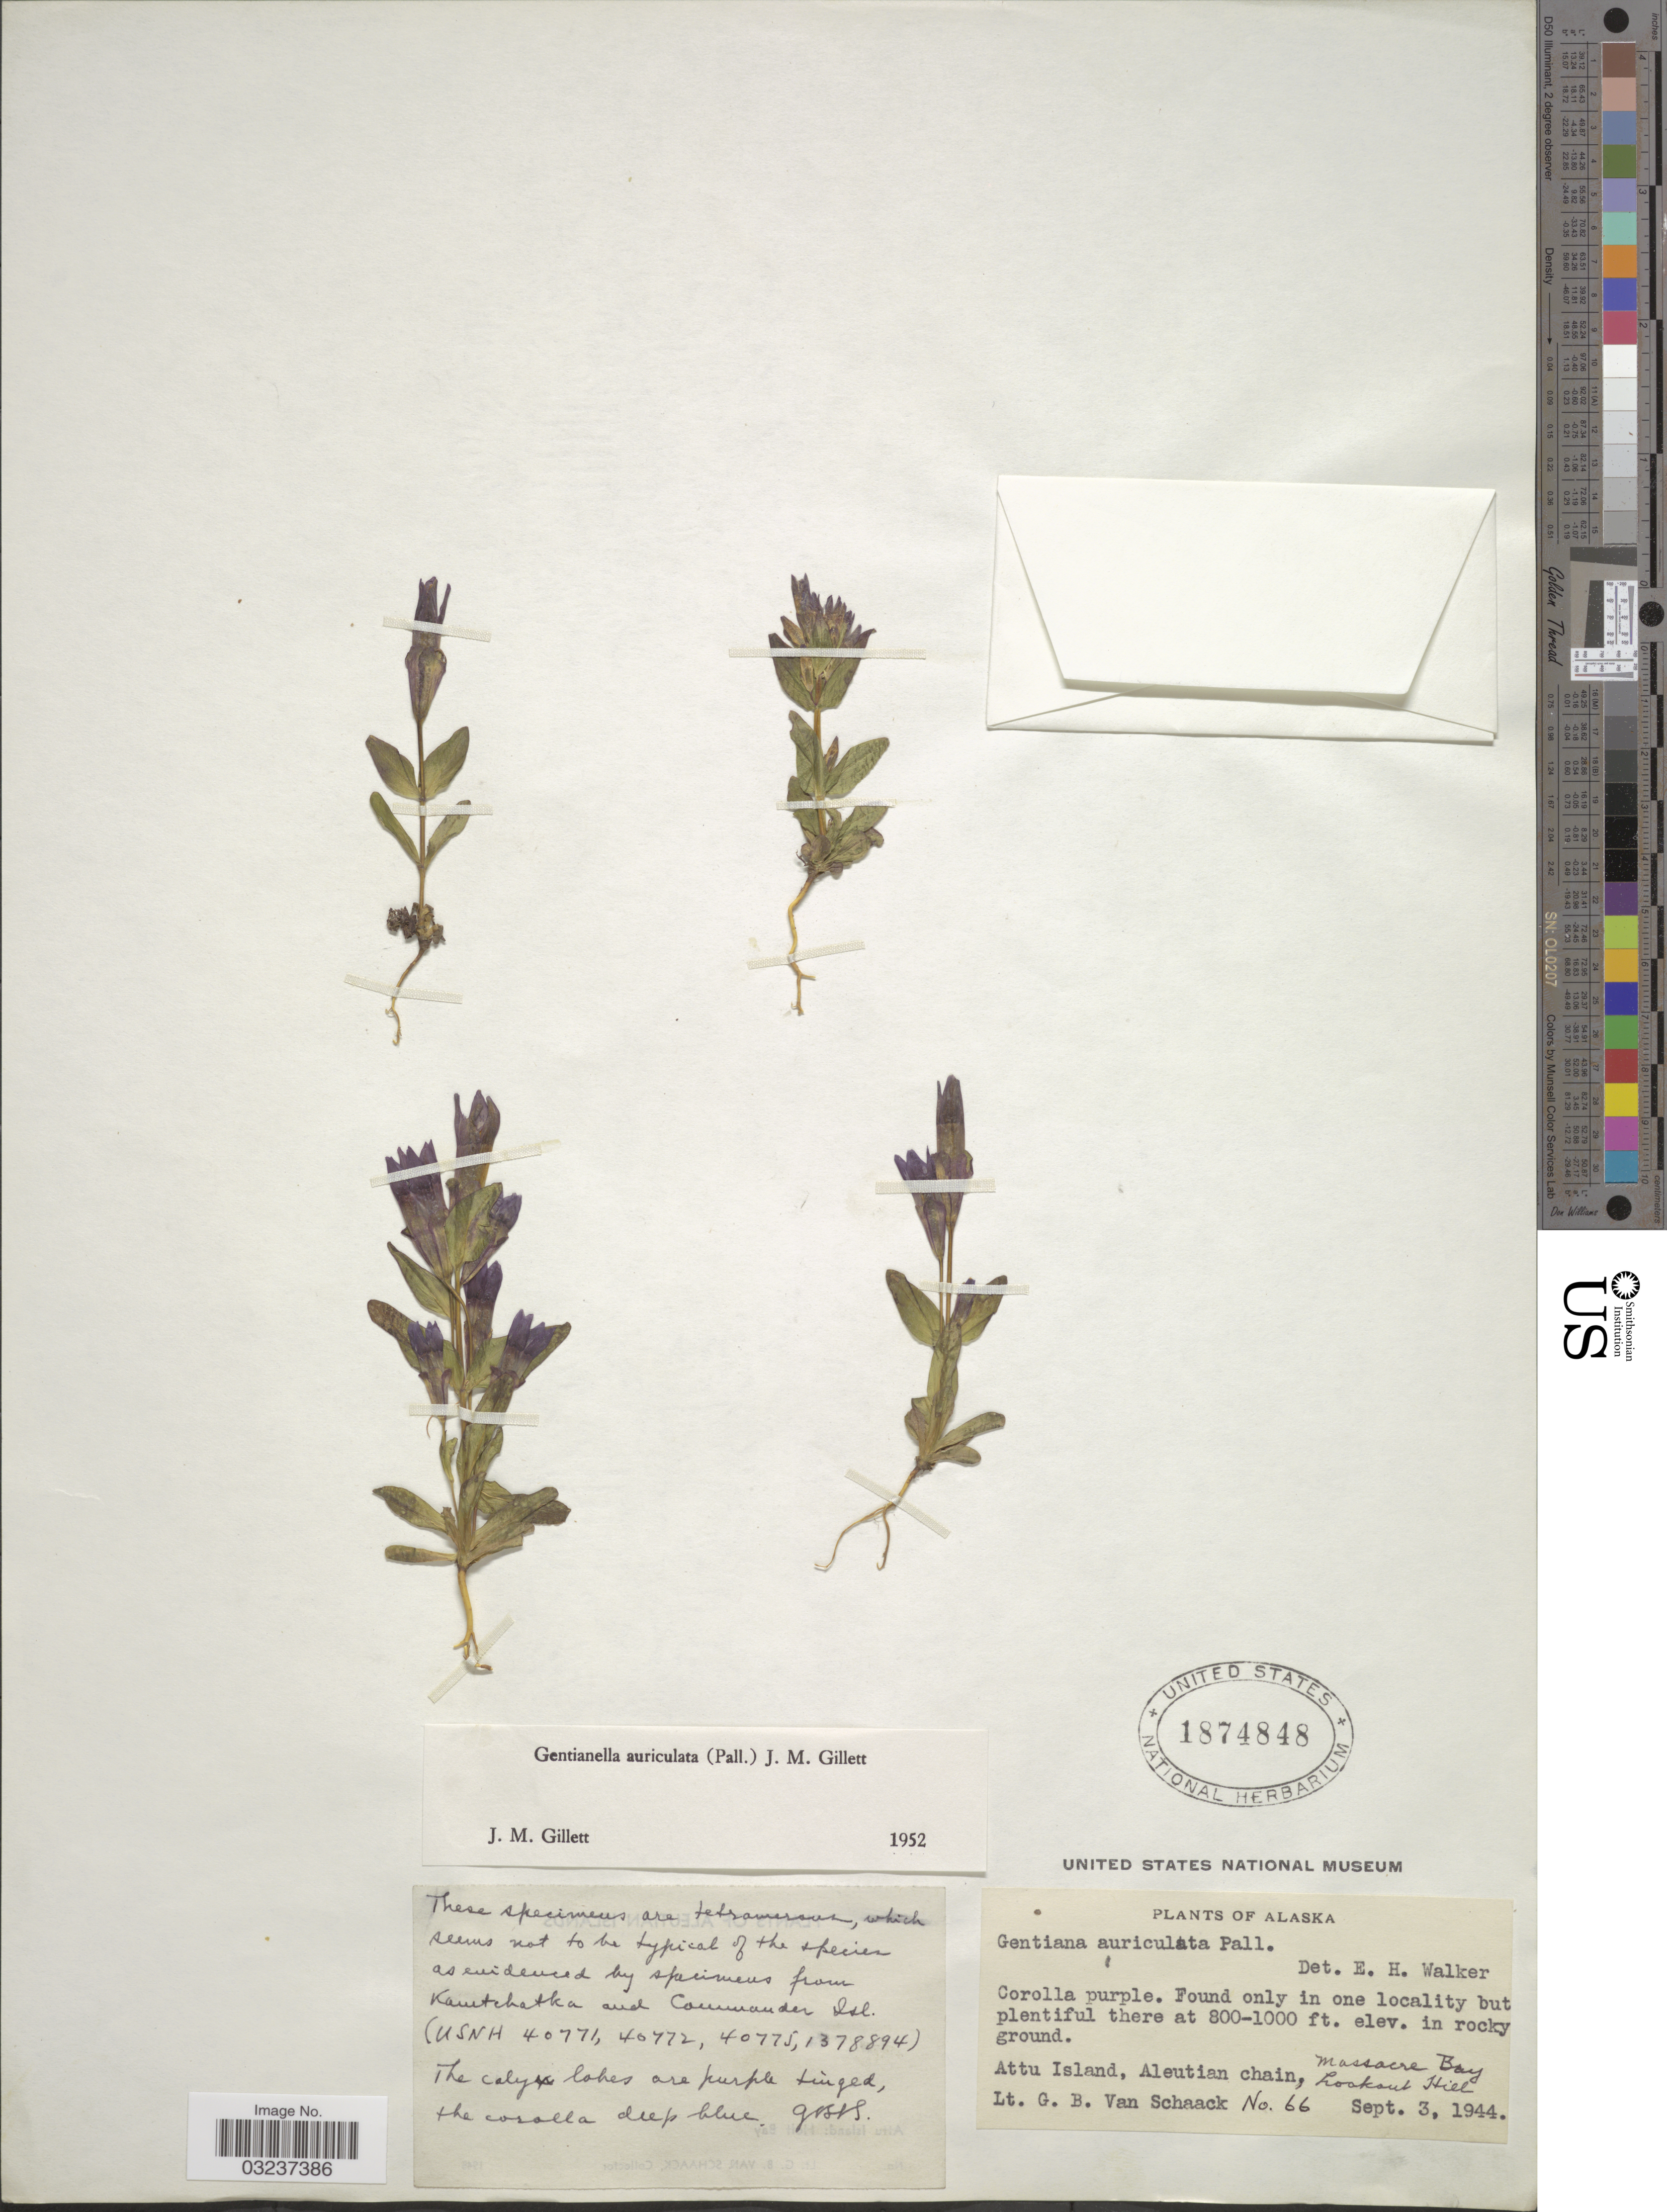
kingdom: Plantae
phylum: Tracheophyta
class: Magnoliopsida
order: Gentianales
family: Gentianaceae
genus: Gentianella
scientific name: Gentianella auriculata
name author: (Pall.) J.M. Gillett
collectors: G. Van Schaack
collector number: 66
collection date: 1944-09-03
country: United States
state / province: Alaska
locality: Attu Island, Aleutian chain, Massacre Bay. Lookout Hill.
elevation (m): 244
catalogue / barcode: US 1874848